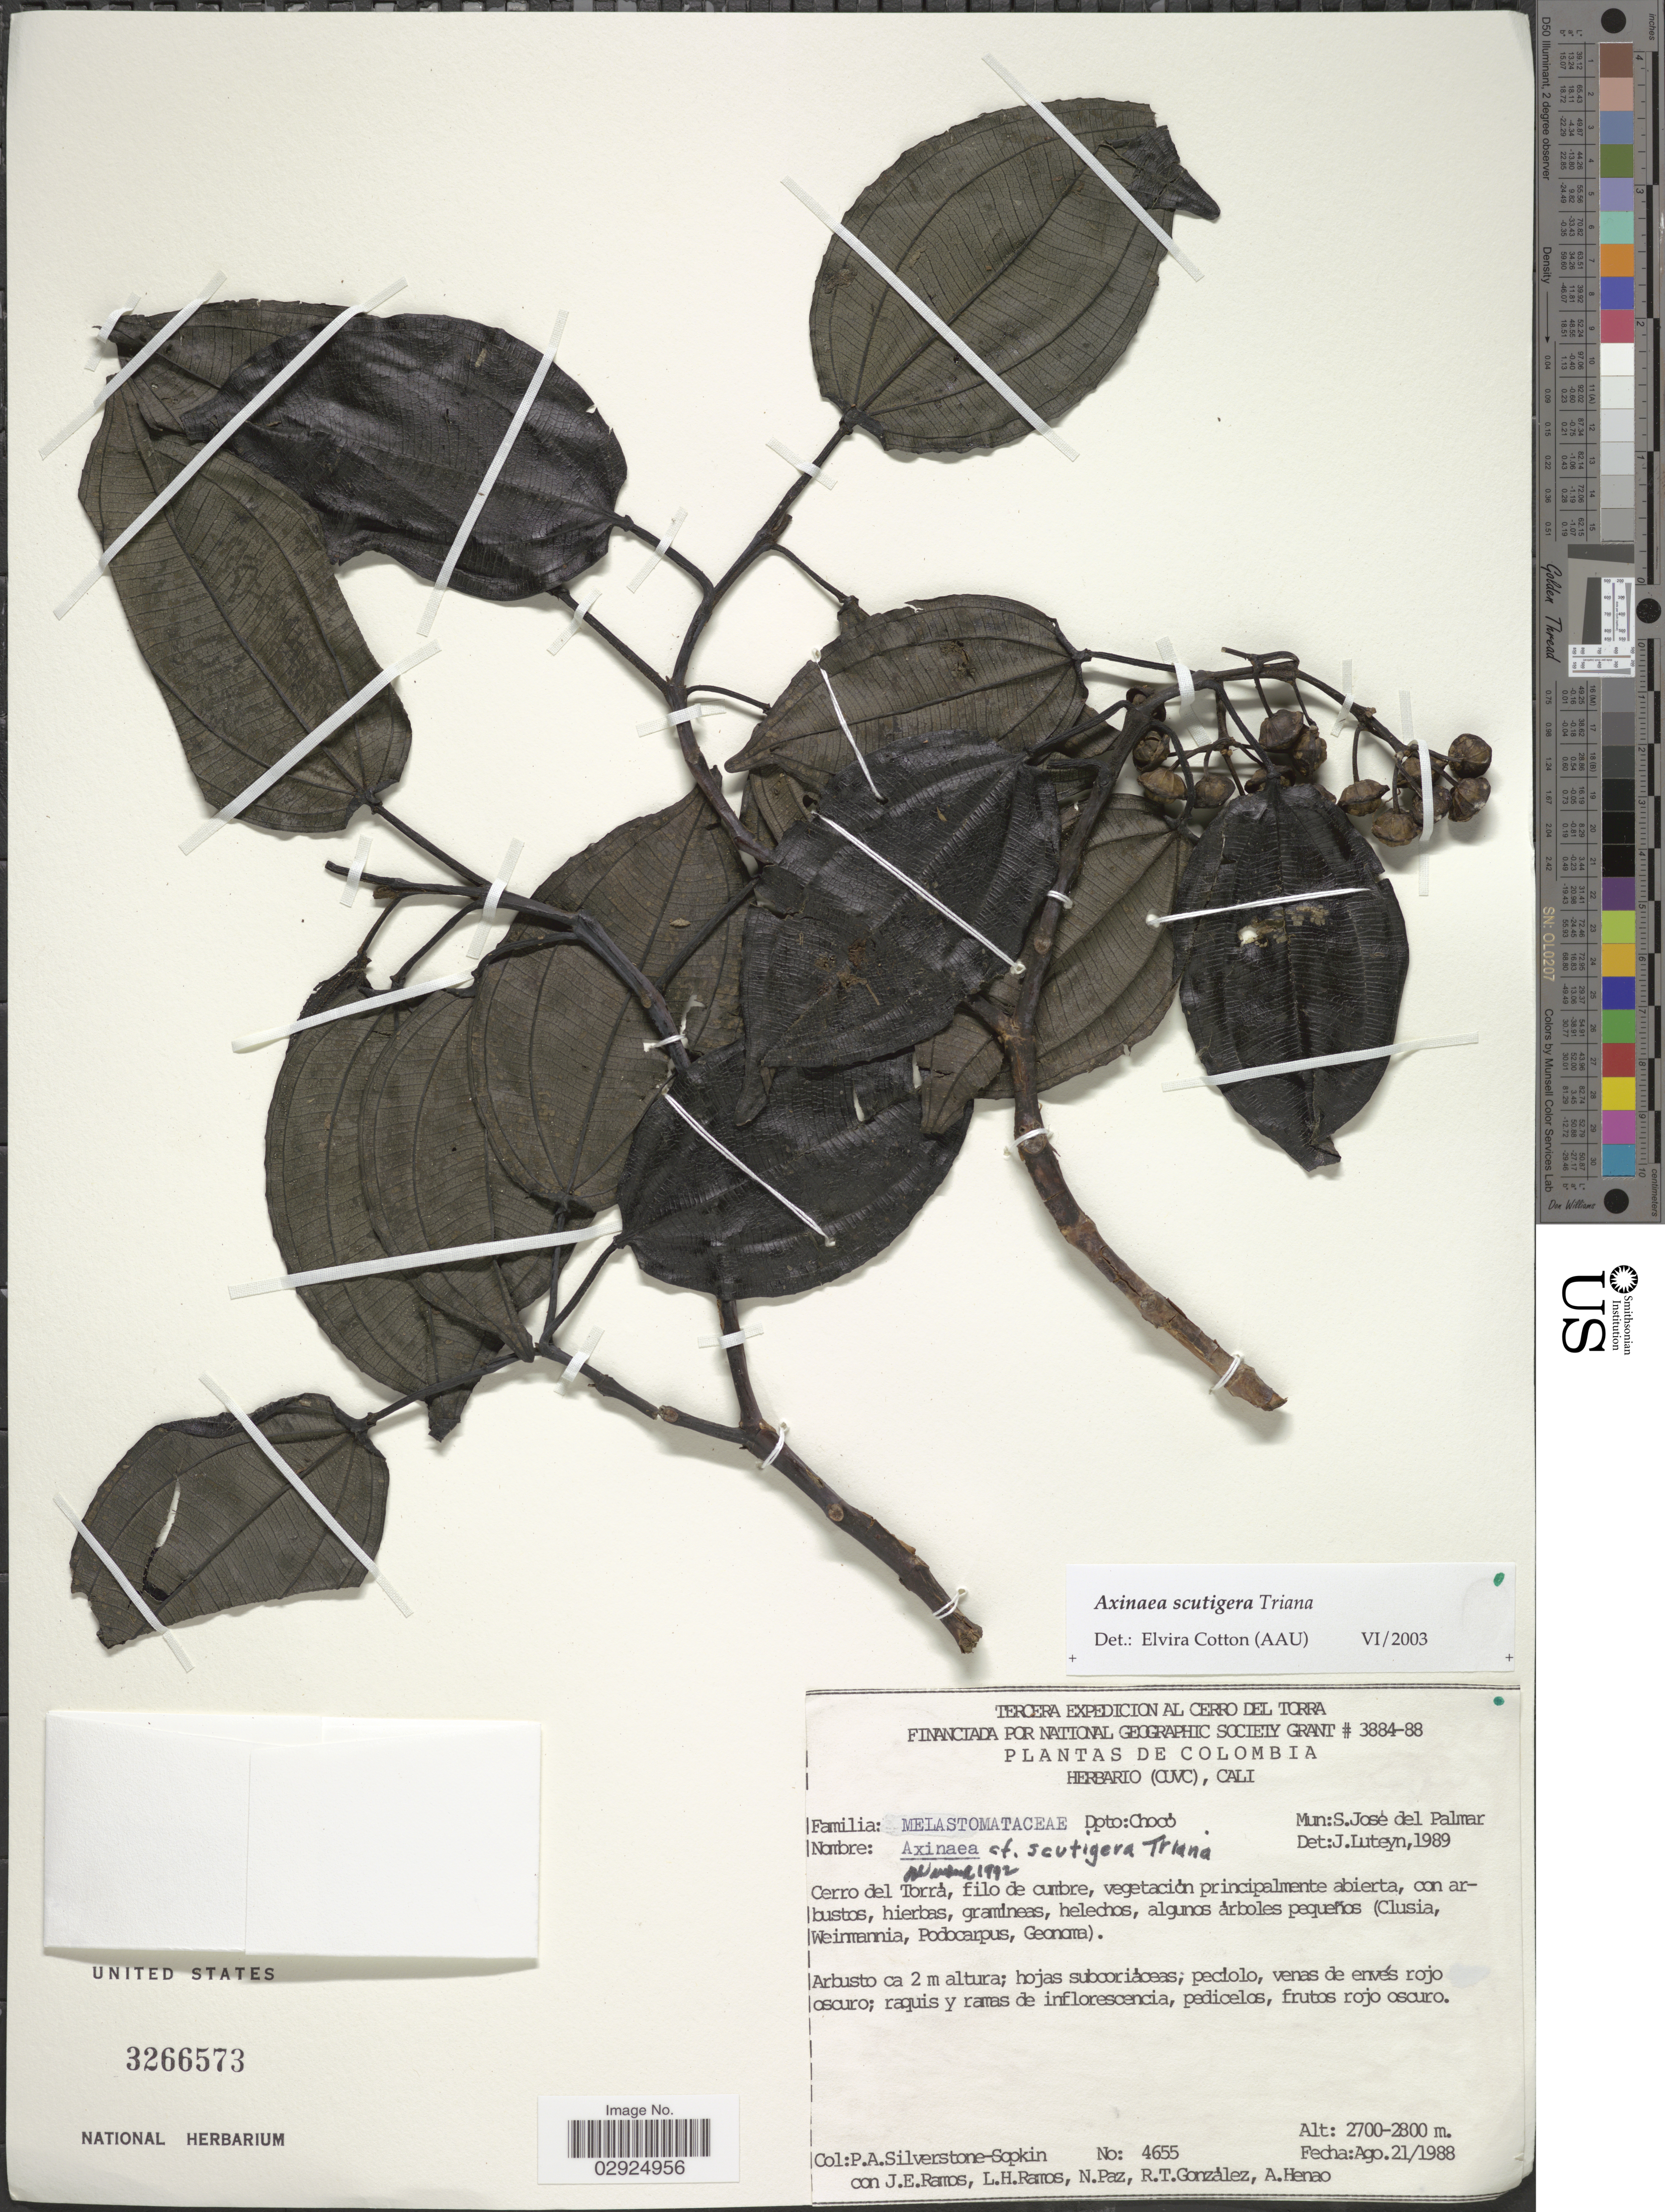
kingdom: Plantae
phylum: Tracheophyta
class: Magnoliopsida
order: Myrtales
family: Melastomataceae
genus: Axinaea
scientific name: Axinaea scutigera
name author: Triana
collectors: P. A. Silverstone-Sopkin, J. E. Ramos, L. Ramos, N. Paz & et al.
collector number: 4655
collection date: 1988-08-21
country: Colombia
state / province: Chocó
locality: Dpto.: Chocó, Cerro del Torrá, filo de cumbre, Mun: S. José del Palmar.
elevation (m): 2700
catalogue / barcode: US 3266573